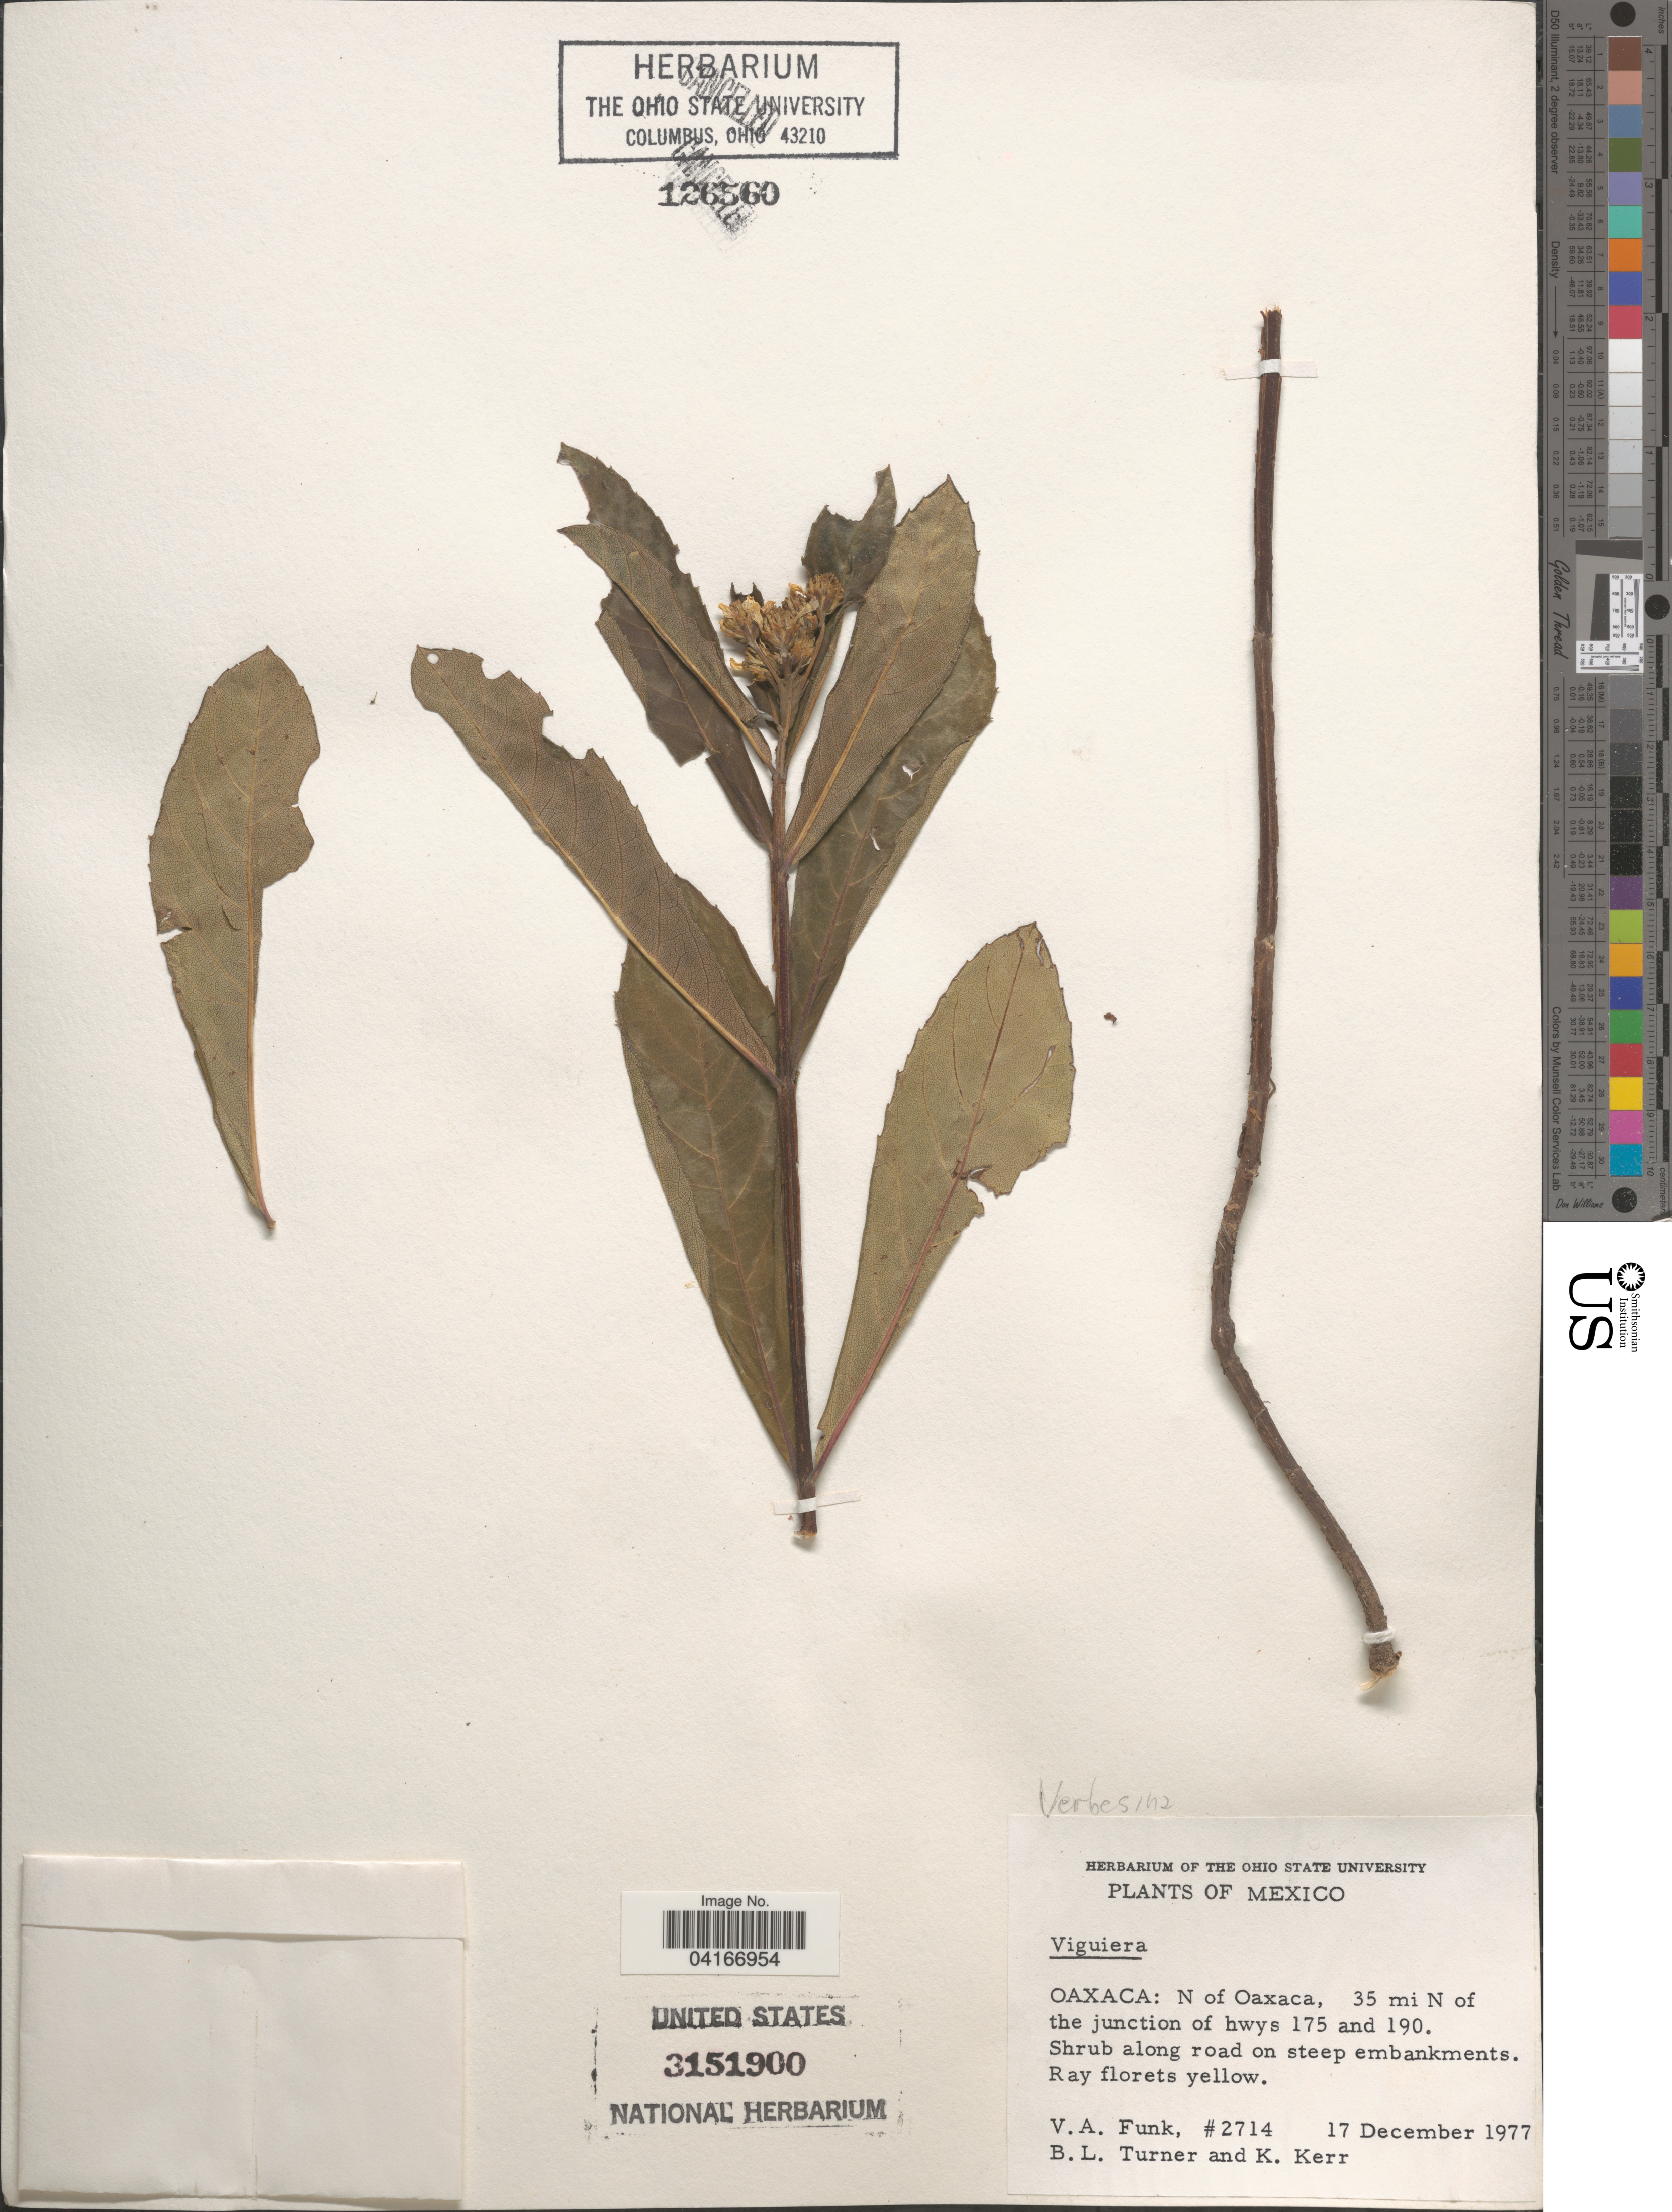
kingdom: Plantae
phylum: Tracheophyta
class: Magnoliopsida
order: Asterales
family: Asteraceae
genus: Viguiera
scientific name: Viguiera sp.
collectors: V. Funk, B. L. Turner & K. Kerr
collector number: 2714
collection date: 1977-12-17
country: Mexico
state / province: Oaxaca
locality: N of Oaxaca, 35 mi N of the junction of hwys 175 and 190.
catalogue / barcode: US 3151900